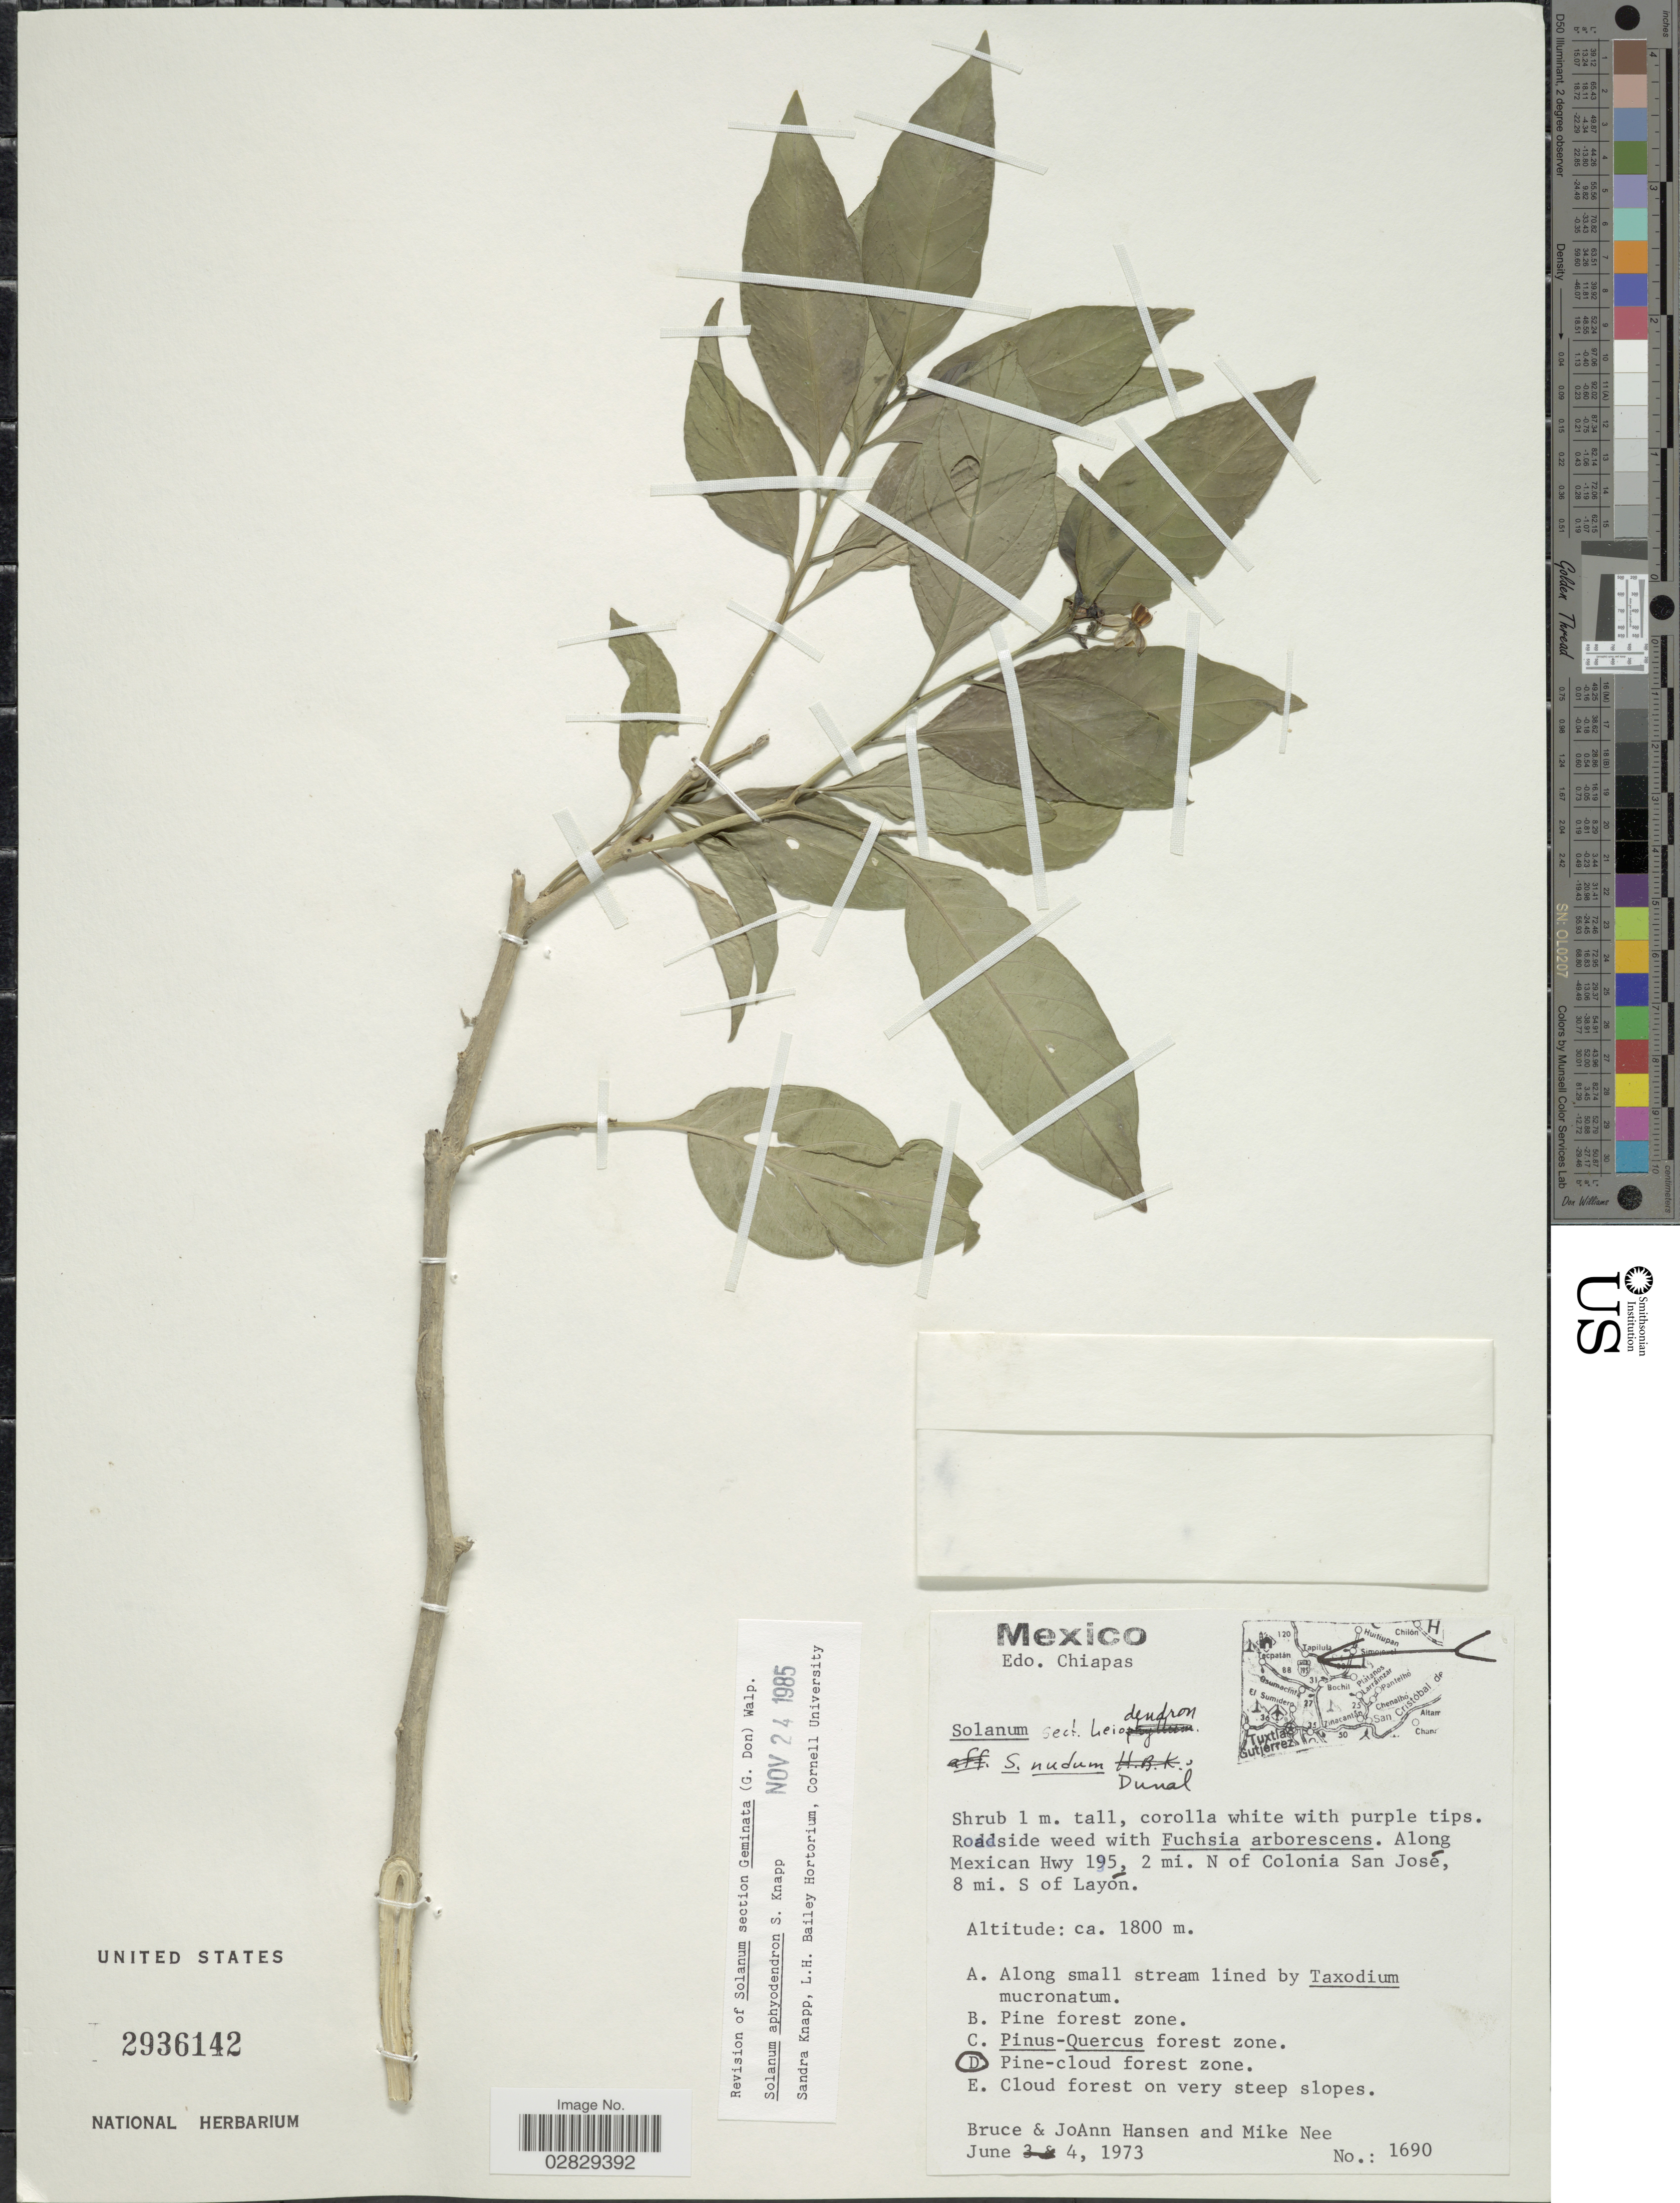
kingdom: Plantae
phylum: Tracheophyta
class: Magnoliopsida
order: Solanales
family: Solanaceae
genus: Solanum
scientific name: Solanum aphyodendron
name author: S. Knapp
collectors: B. Hansen, J. Hansen & M. Nee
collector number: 1690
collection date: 1973-06-04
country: Mexico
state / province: Chiapas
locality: Along Mexican Hwy 195, 2 mi. N of Colonia San José, 8 mi. S of Layón.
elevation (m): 1800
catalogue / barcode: US 2936142